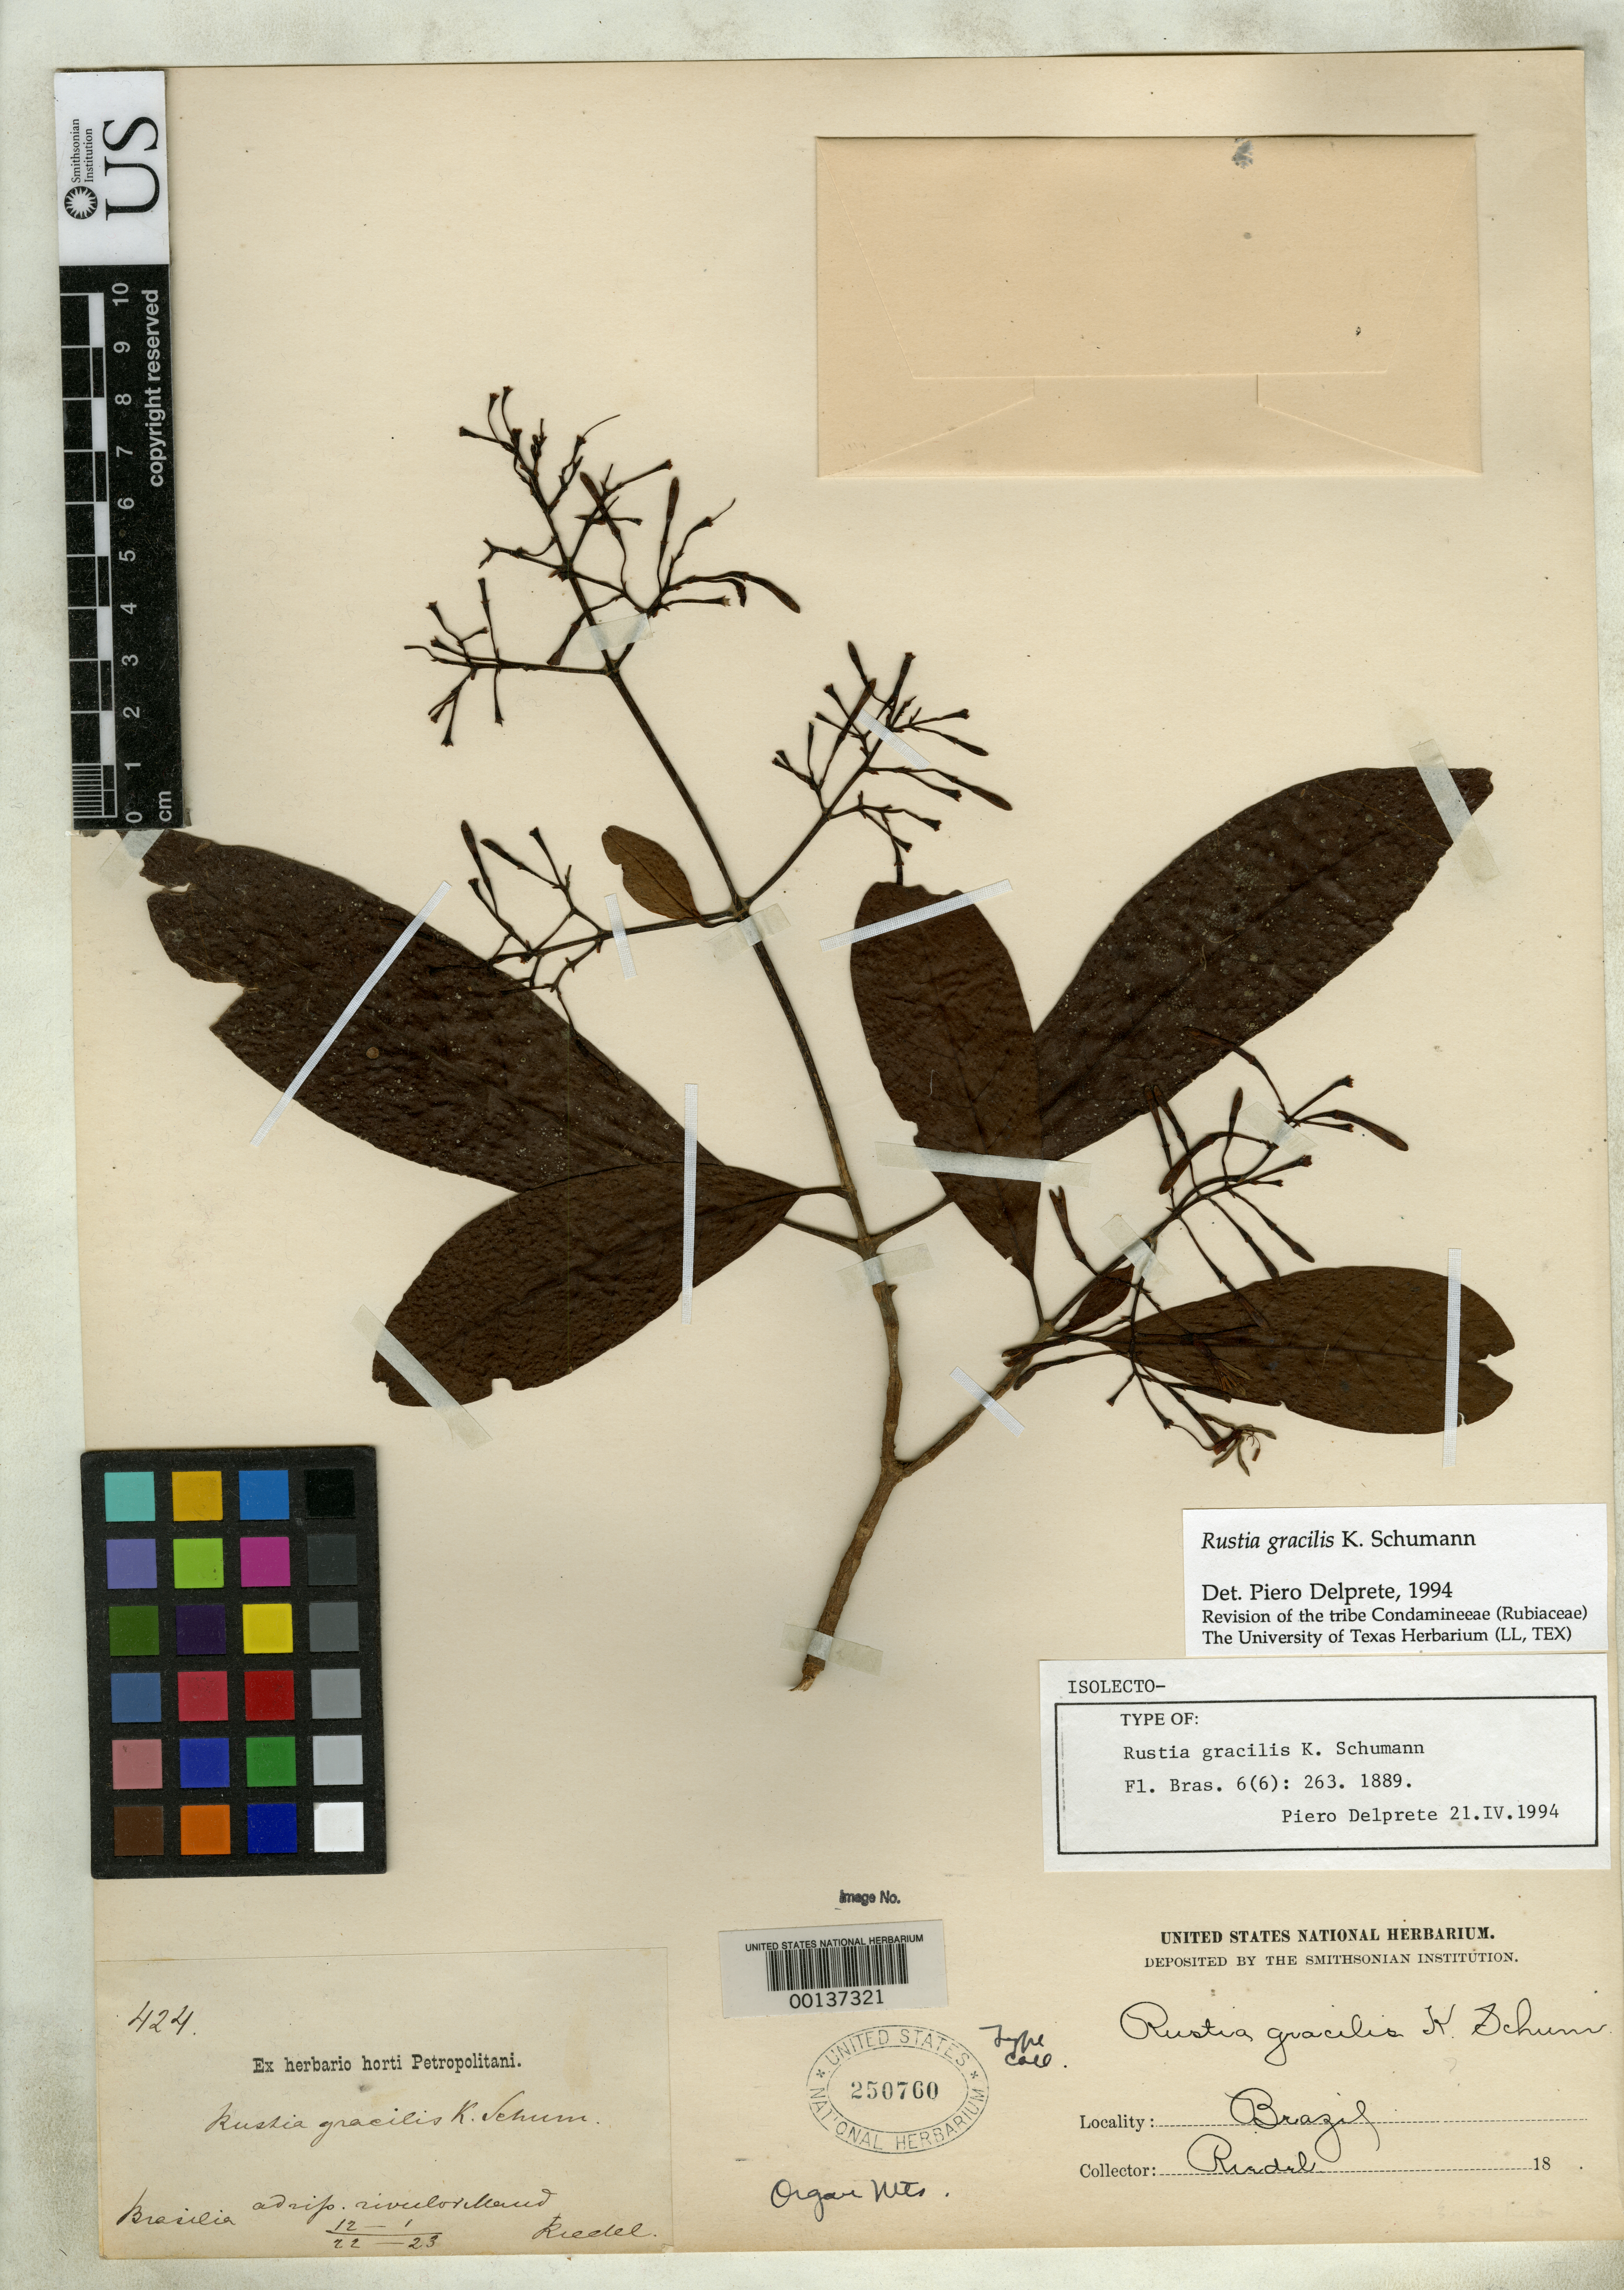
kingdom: Plantae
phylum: Tracheophyta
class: Magnoliopsida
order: Gentianales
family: Rubiaceae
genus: Rustia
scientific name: Rustia gracilis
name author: K. Schum. in Mart.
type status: Isosyntype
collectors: L. Riedel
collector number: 424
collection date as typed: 22 Dec 18-- to 23 Dec 18--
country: Brazil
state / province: Rio de Janeiro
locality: Organ Mountains.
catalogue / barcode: US 250760